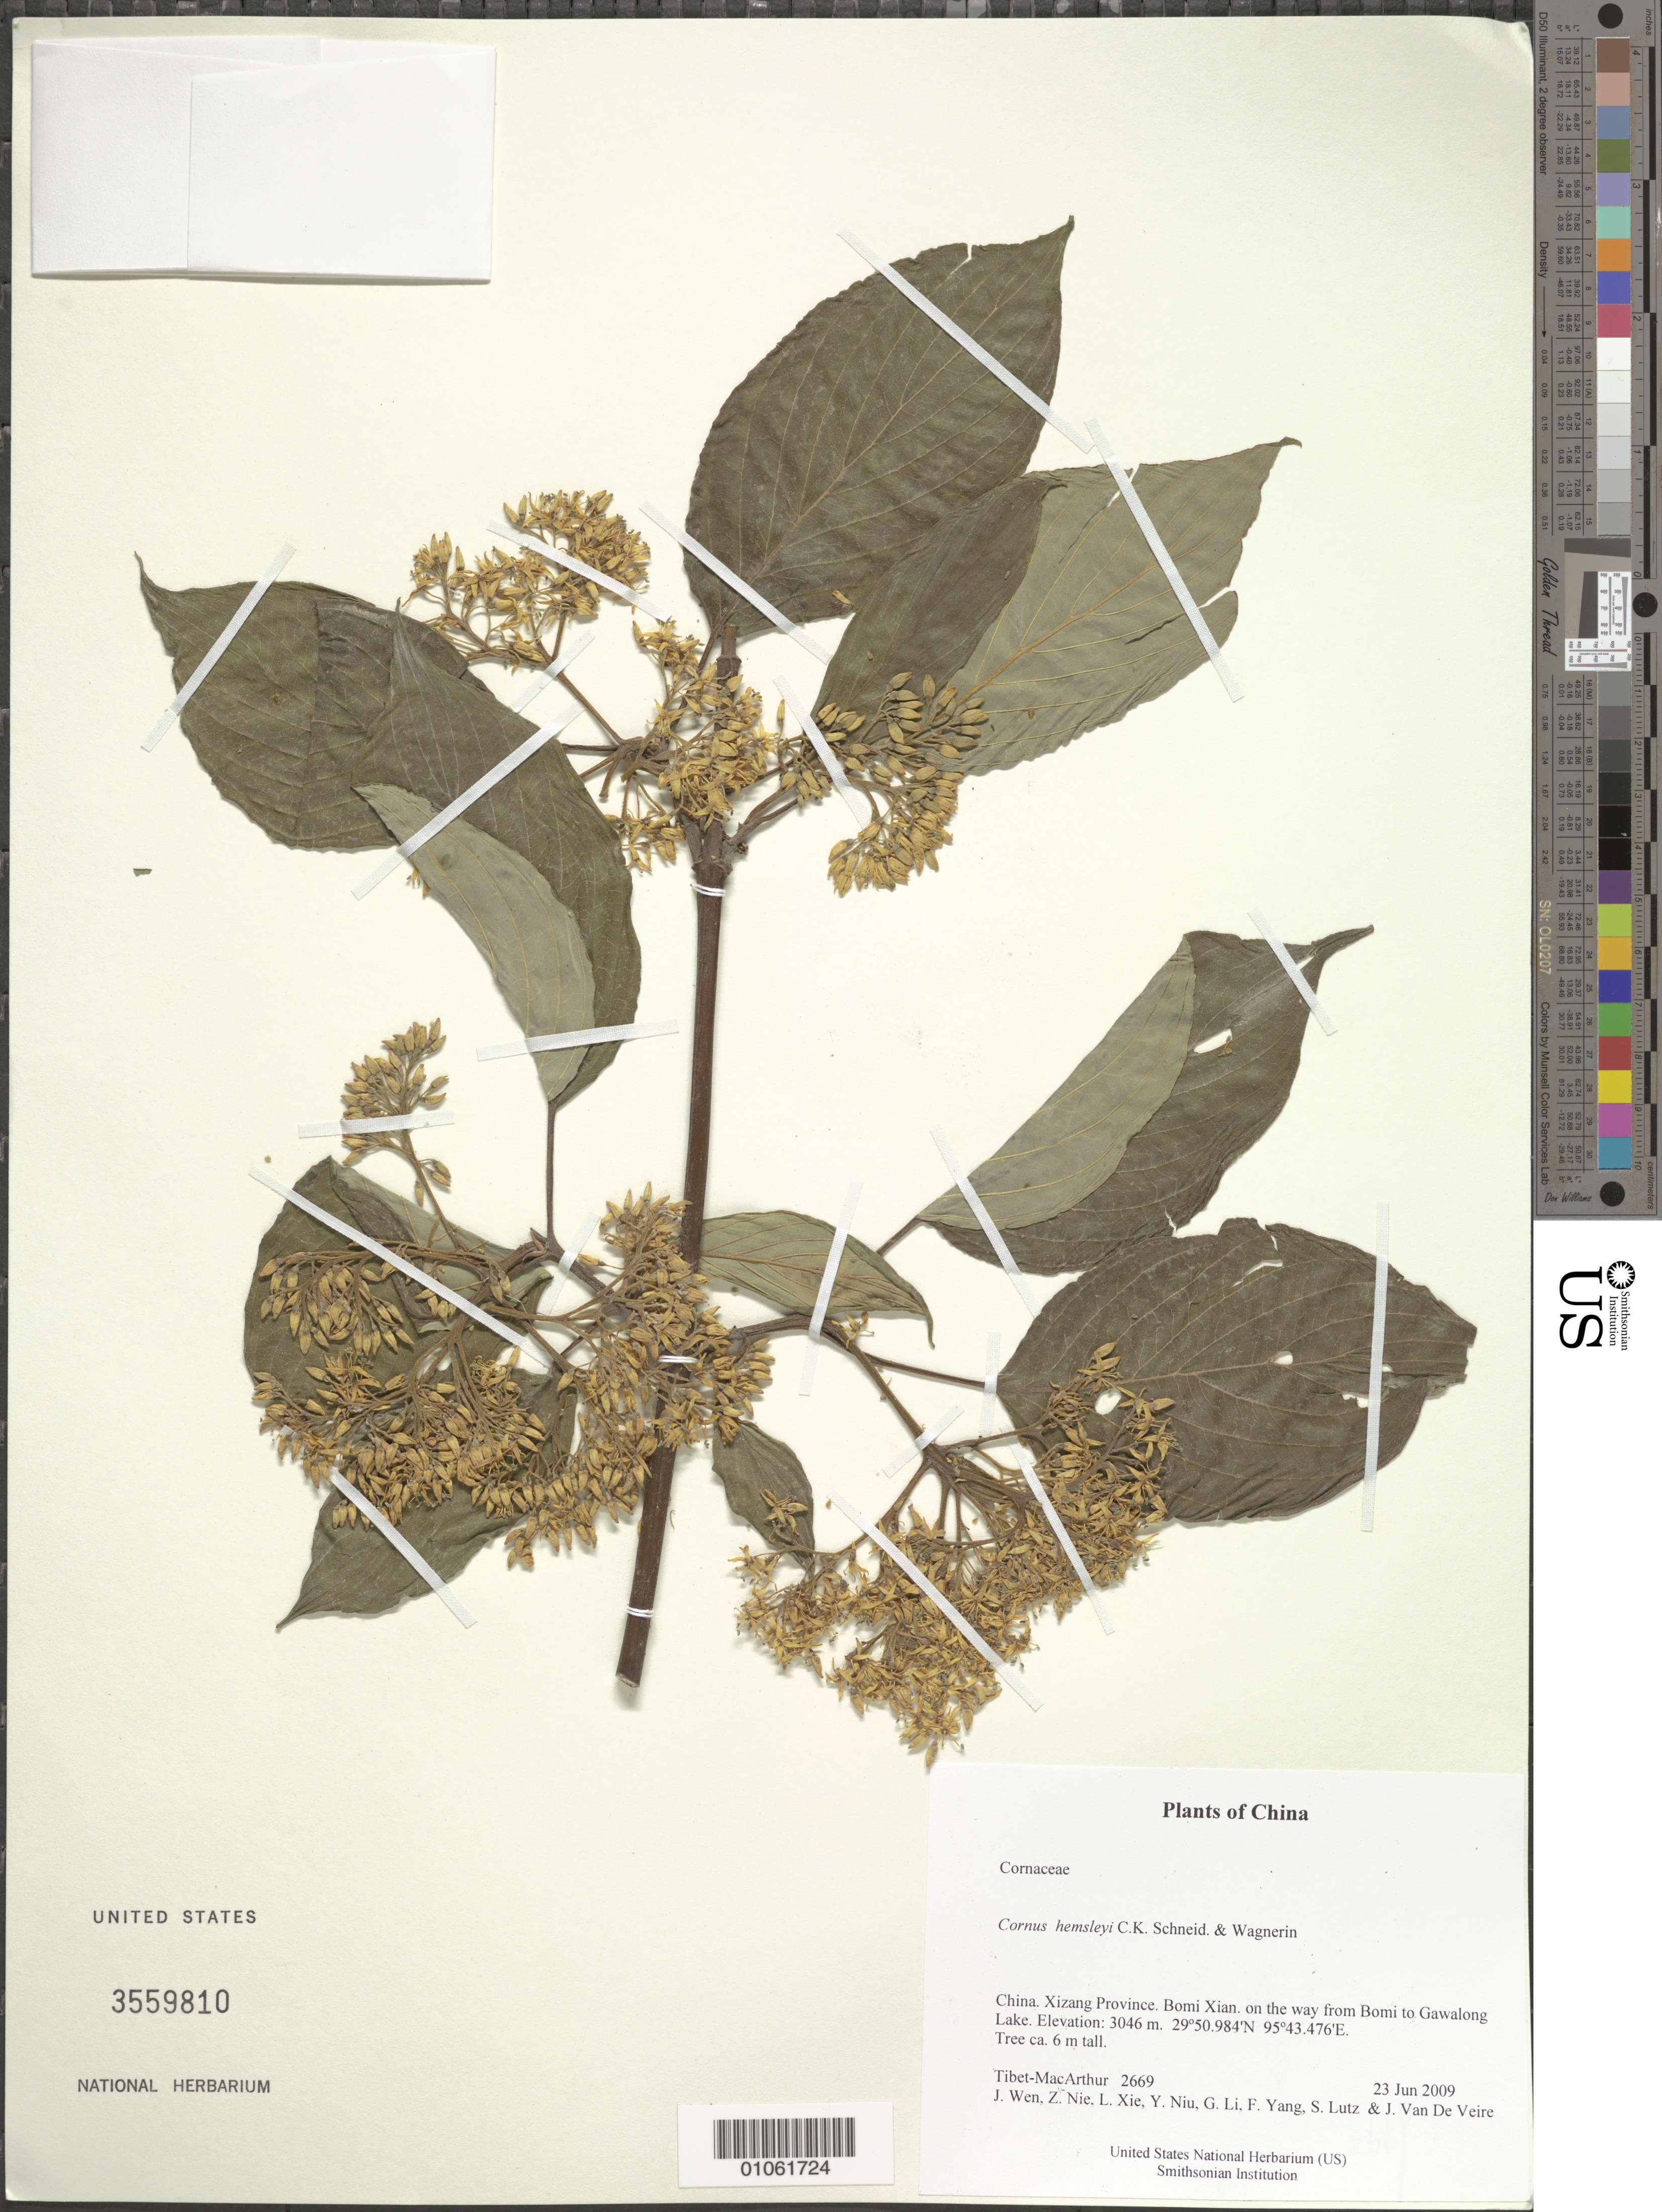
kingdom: Plantae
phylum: Tracheophyta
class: Magnoliopsida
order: Cornales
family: Cornaceae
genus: Cornus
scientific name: Cornus hemsleyi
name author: C.K. Schneid. & Wagnerin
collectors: Tibet-MacArthur, J. Wen, Z. Nie, L. Xie, Y. Niu, G. Li, F. Yang, S. Lutz & J. Van De Veire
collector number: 2669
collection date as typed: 23 Jun 2009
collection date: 2009-06-23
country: China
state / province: Xizang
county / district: Bomi Xian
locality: on the way from Bomi to Gawalong Lake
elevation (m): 3046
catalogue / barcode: US 3559810